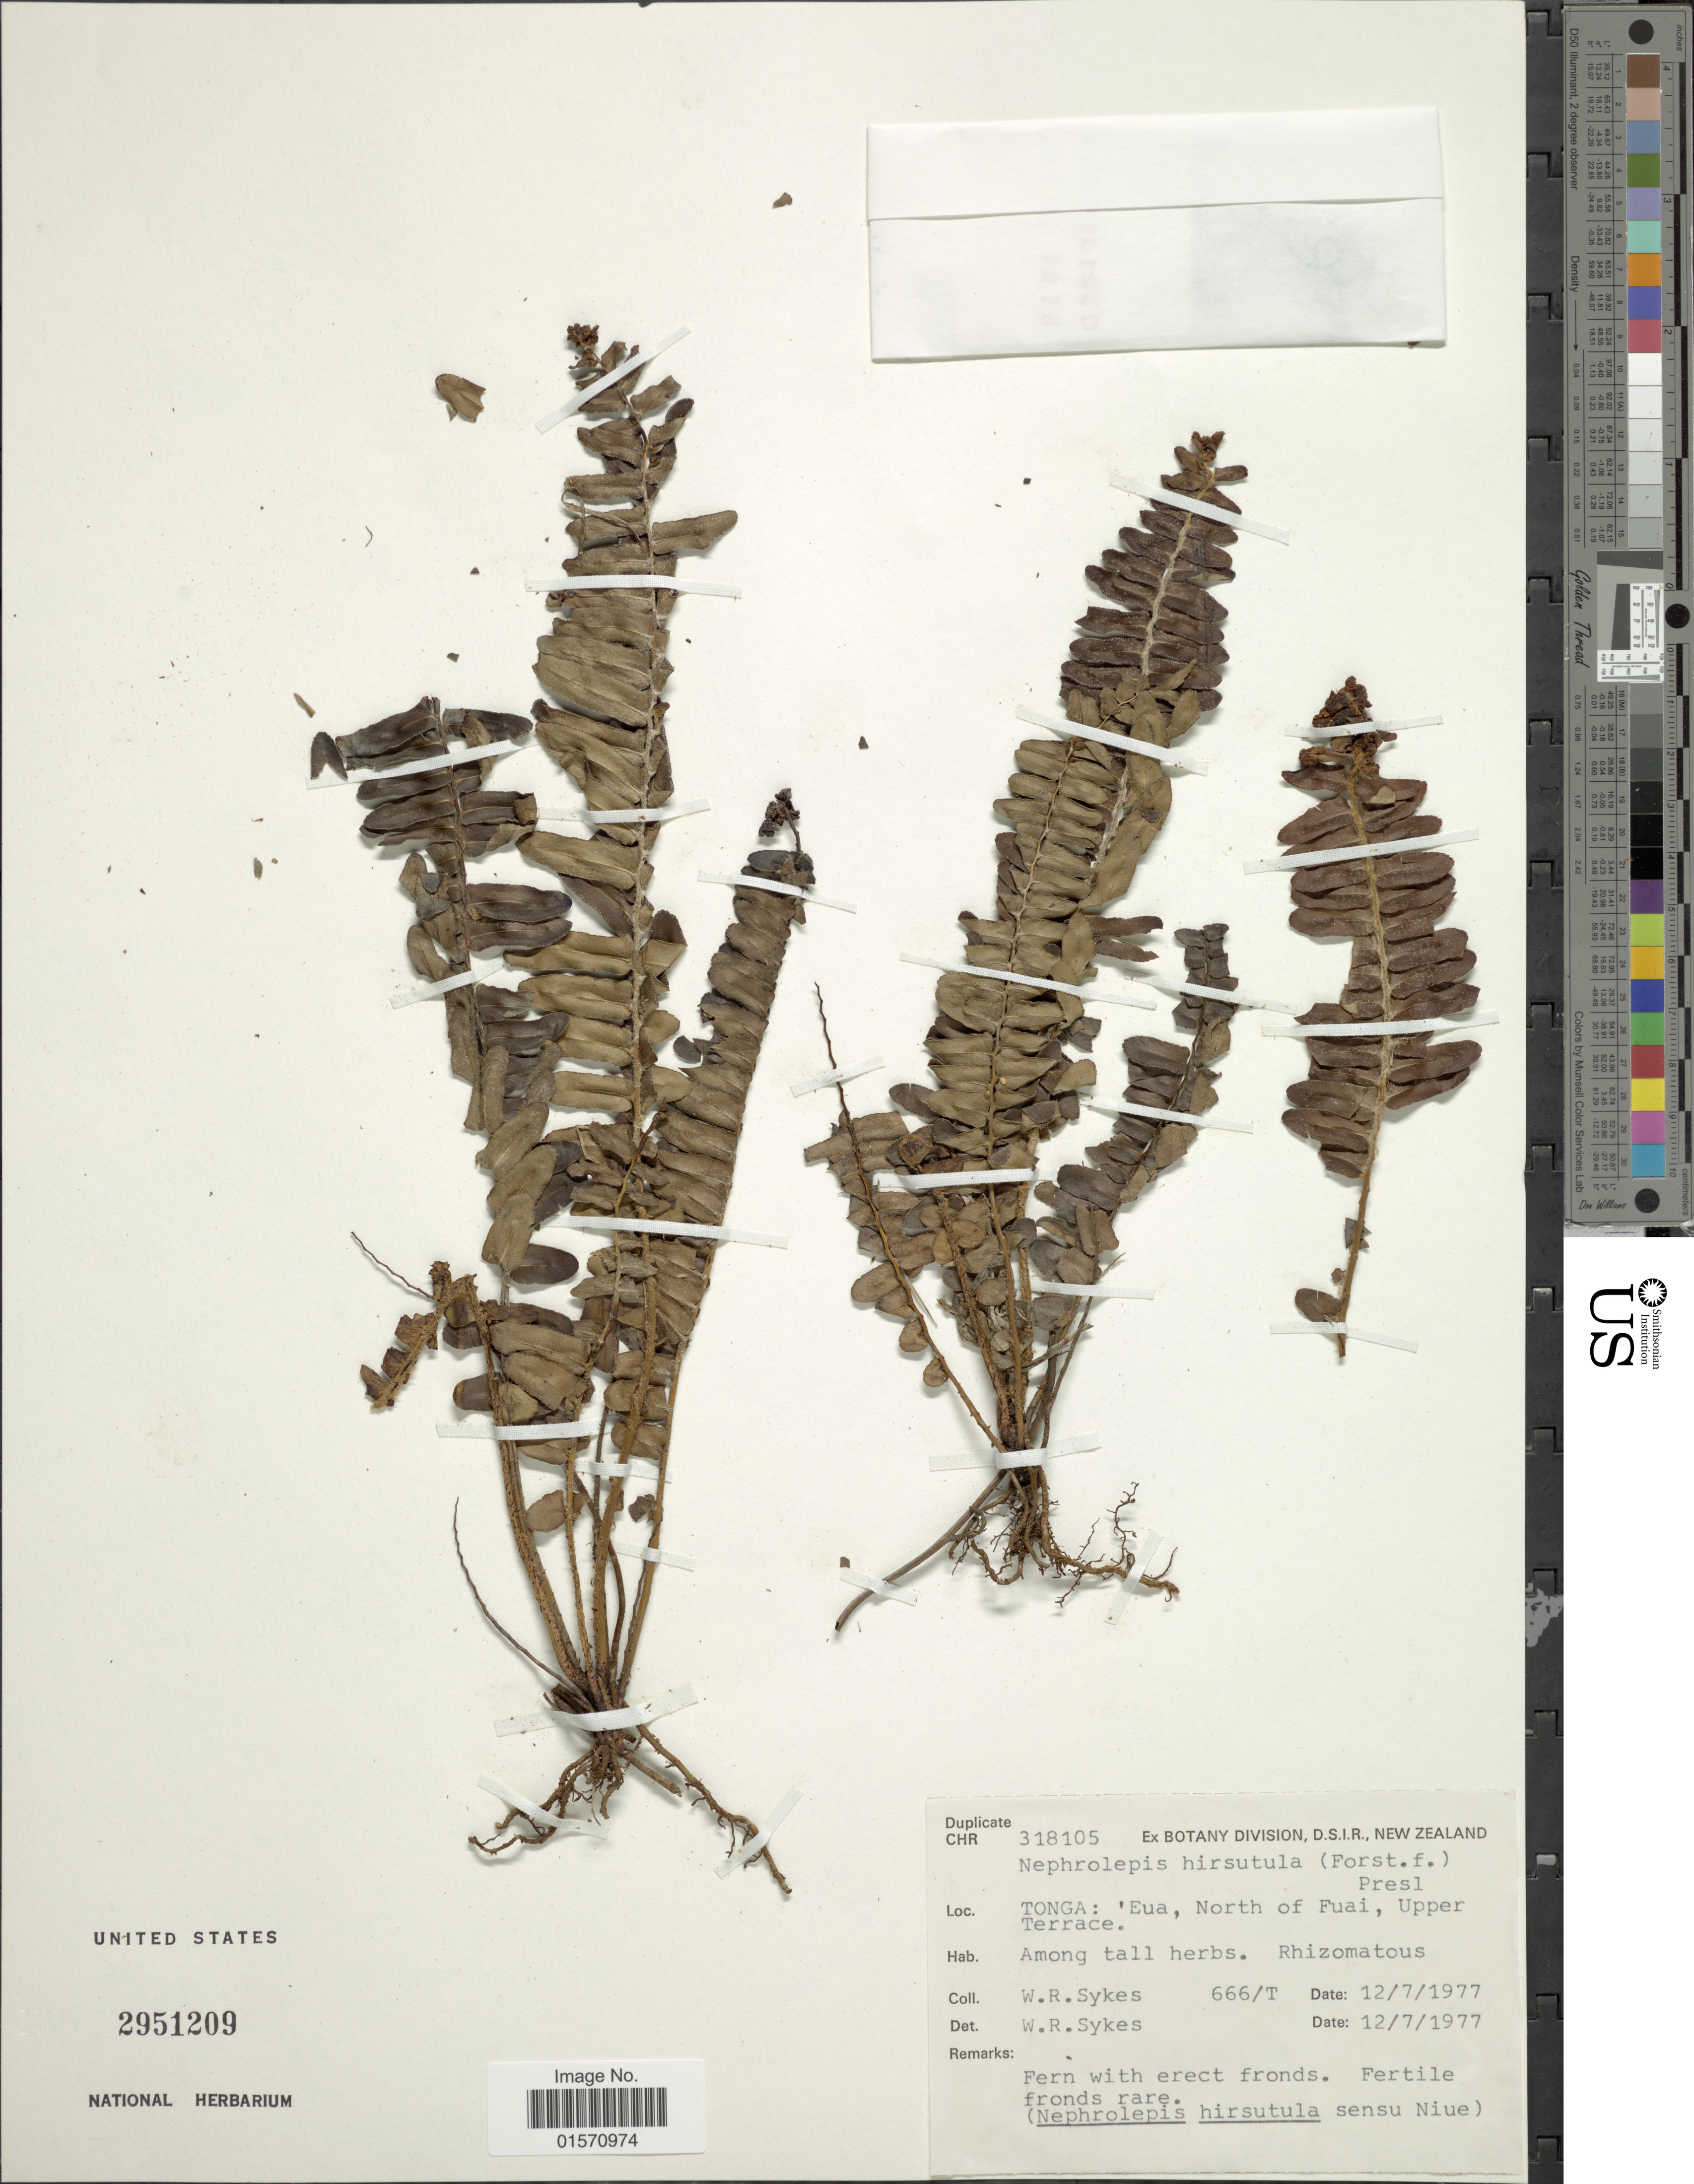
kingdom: Plantae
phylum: Tracheophyta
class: Polypodiopsida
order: Polypodiales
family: Nephrolepidaceae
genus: Nephrolepis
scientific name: Nephrolepis hirsutula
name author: (G. Forst.) C. Presl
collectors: W. R. Sykes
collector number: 666/T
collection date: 1977-07-12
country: Tonga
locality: Eua, North of Fuai, Upper Terrace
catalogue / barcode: US 2951209